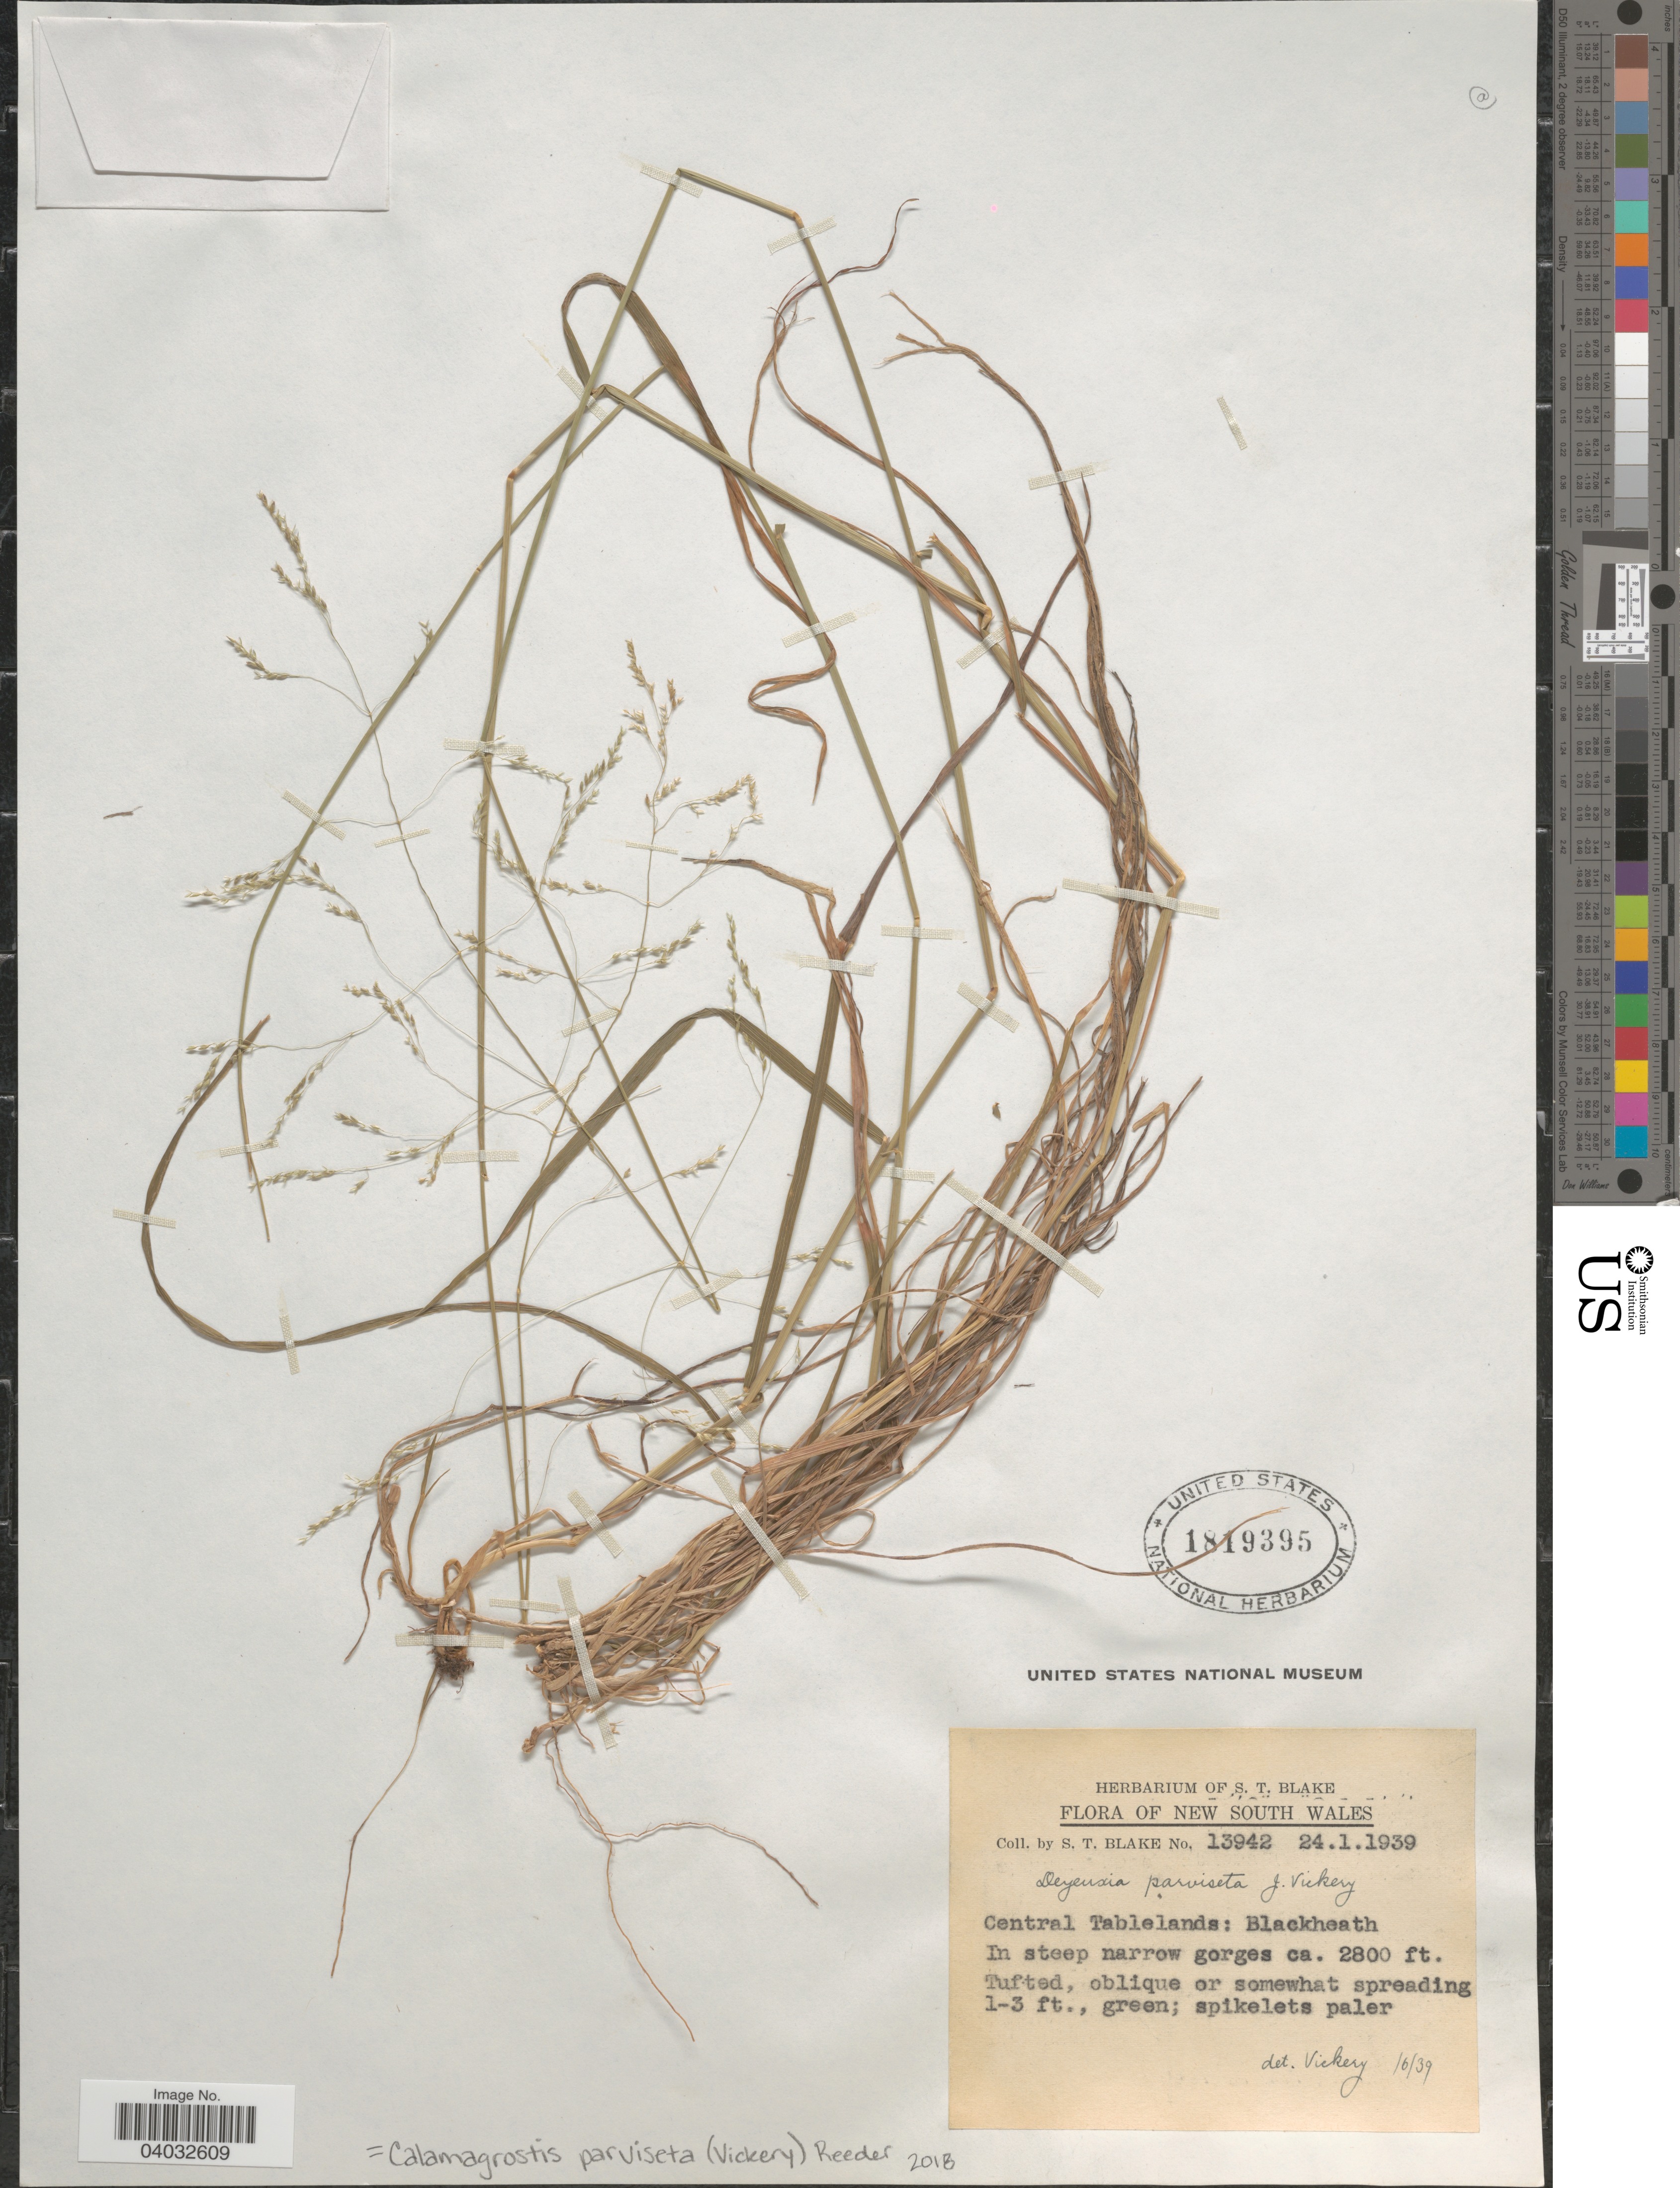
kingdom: Plantae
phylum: Tracheophyta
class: Liliopsida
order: Poales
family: Poaceae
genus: Calamagrostis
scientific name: Calamagrostis parviseta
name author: (Vickery) Reeder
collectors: S. T. Blake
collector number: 13942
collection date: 1939-01-24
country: Australia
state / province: New South Wales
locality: Central Tablelands: Blackheath.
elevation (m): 853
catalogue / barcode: US 1819395